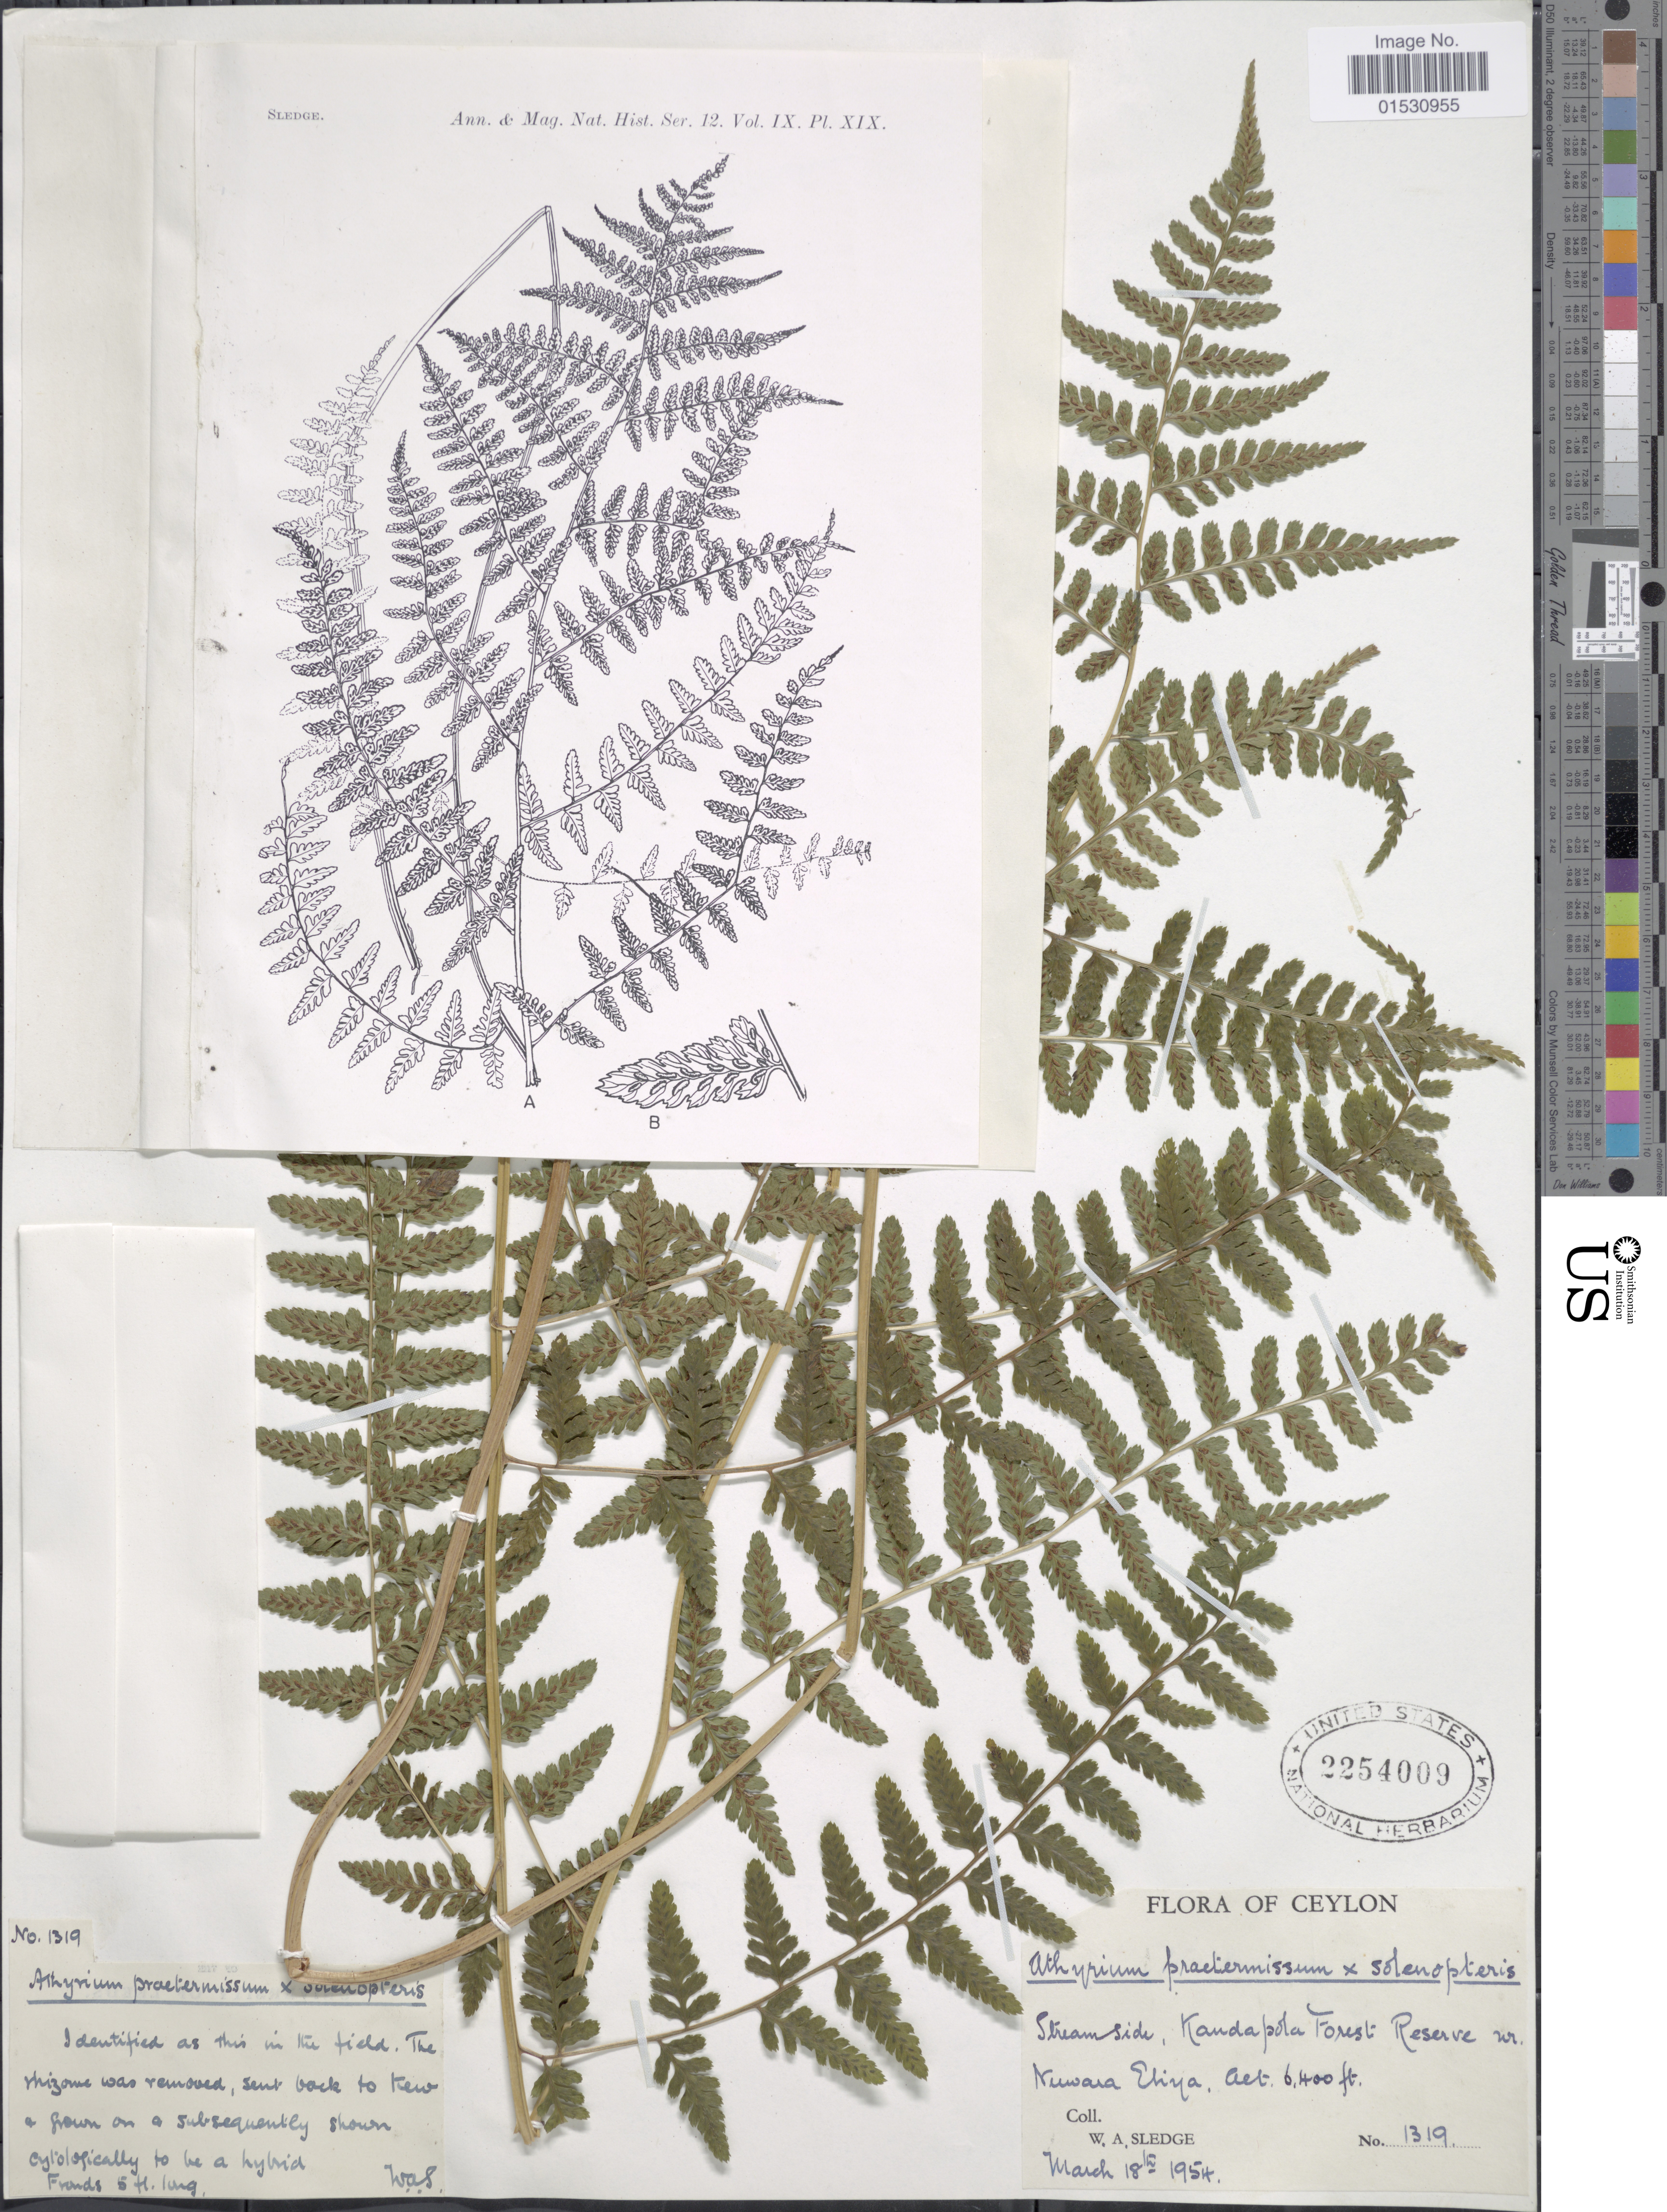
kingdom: Plantae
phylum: Tracheophyta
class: Polypodiopsida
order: Polypodiales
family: Athyriaceae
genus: Athyrium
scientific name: Athyrium praetermissum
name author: Sledge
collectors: W. A. Sledge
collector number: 1319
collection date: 1954-03-18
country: Sri Lanka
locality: Ceylon. Kandapola Forest Reserve nr. Nuwara Eliya.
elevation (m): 1951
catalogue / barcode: US 2254009